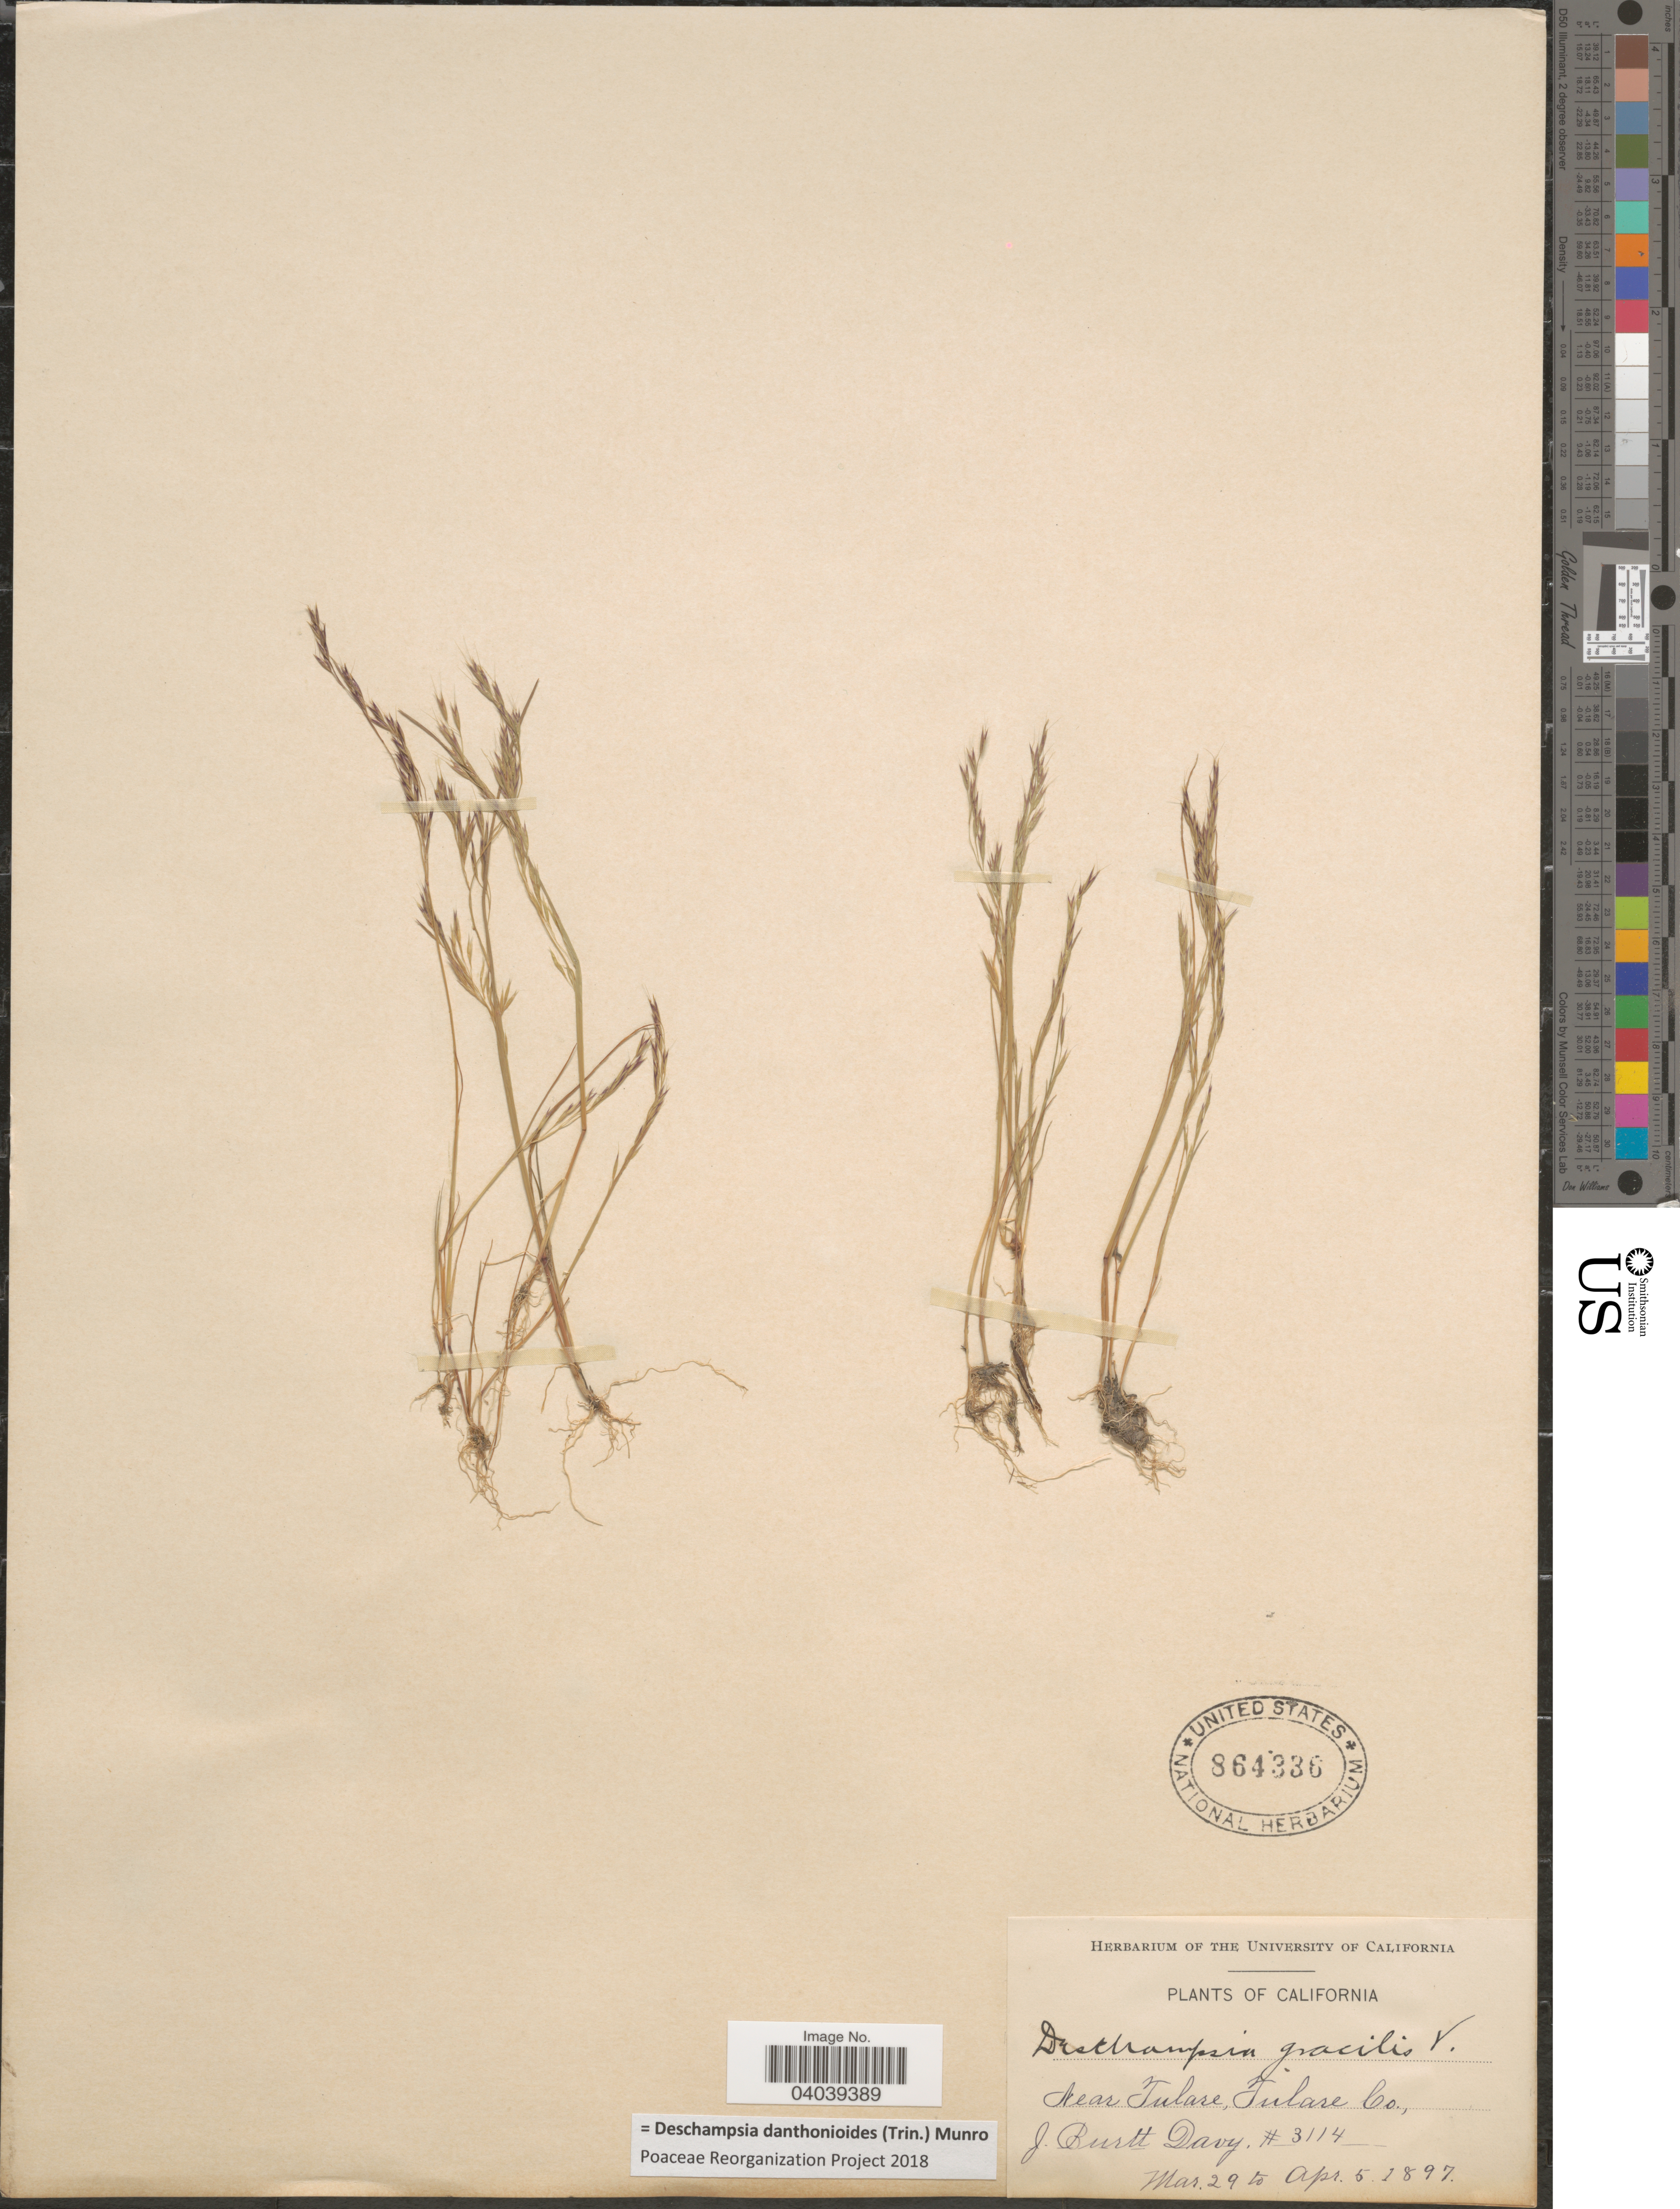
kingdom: Plantae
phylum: Tracheophyta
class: Liliopsida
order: Poales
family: Poaceae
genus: Deschampsia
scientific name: Deschampsia danthonioides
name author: (Trin.) Munro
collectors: J. Burtt Davy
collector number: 3114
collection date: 1897-03-29/1897-04-05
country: United States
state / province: California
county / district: Tulare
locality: Near Tulare, Tulare Co.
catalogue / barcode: US 864336